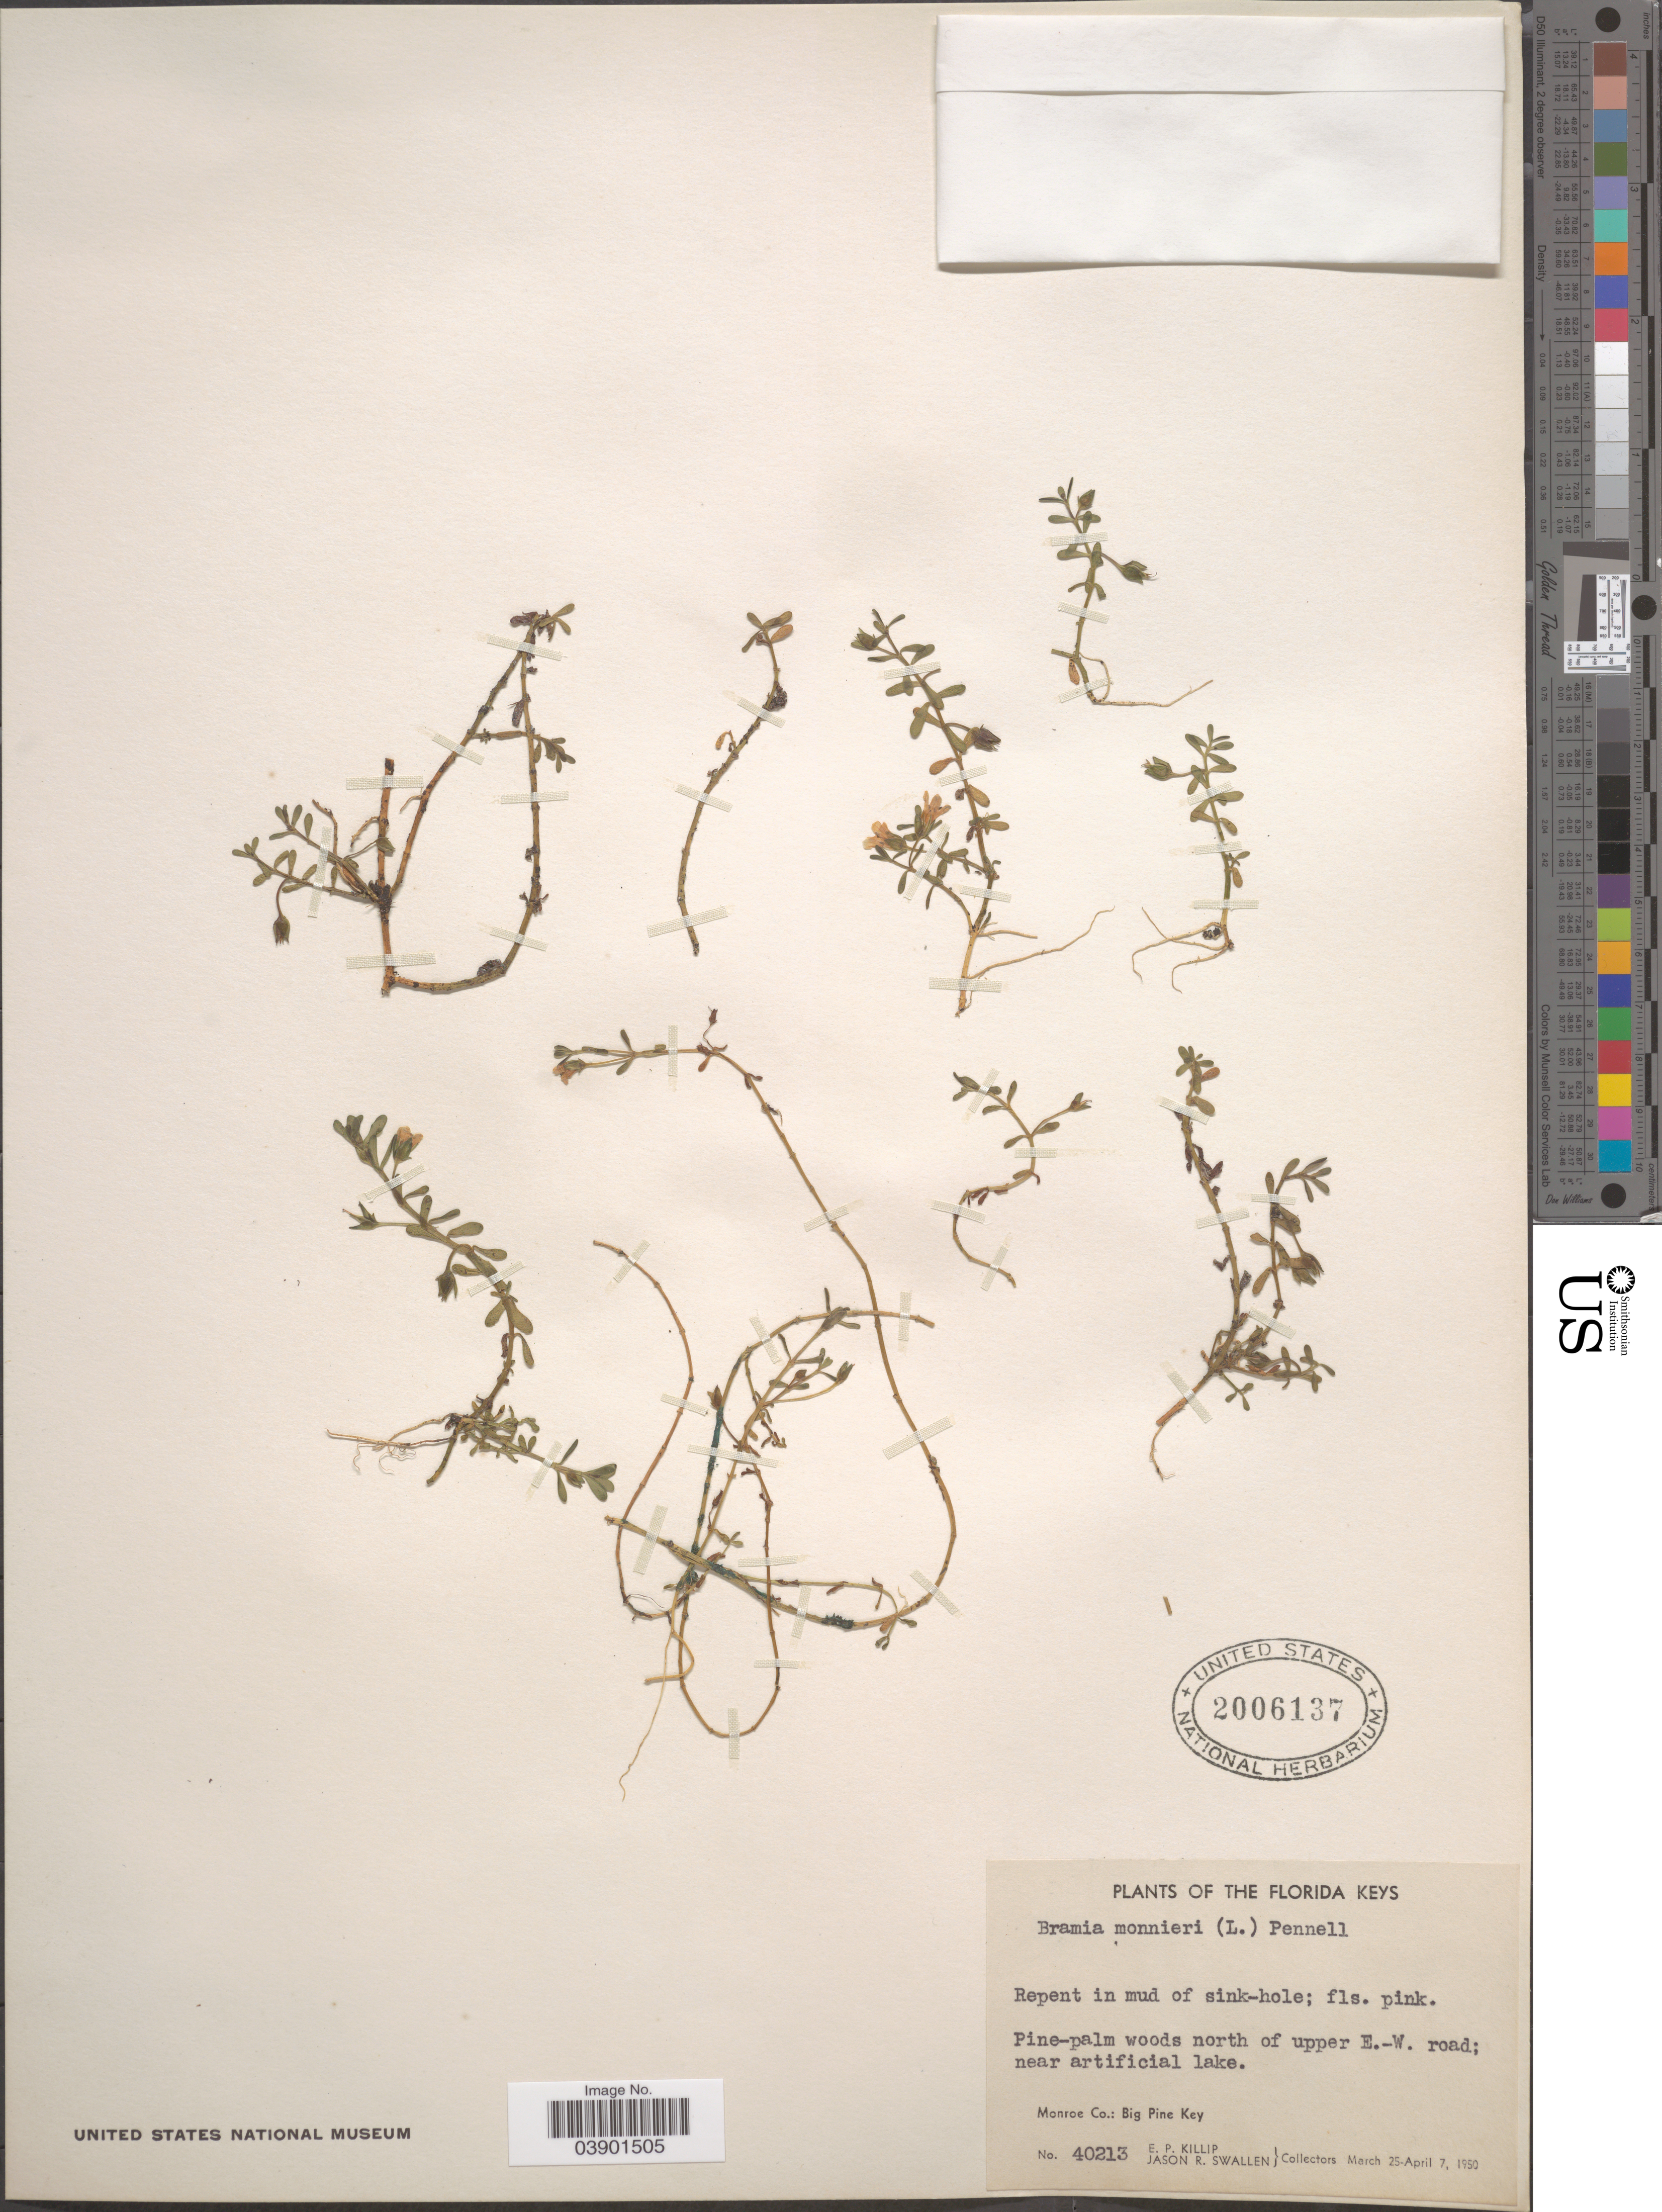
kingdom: Plantae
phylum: Tracheophyta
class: Magnoliopsida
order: Lamiales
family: Plantaginaceae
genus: Bacopa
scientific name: Bacopa monnieri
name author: (L.) Pennell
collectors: E. P. Killip & J. R. Swallen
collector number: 40213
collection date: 1950-03-25/1950-04-07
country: United States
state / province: Florida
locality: The Florida Keys. North of upper E.-W. road; near artificial lake. Monroe Co.: Big Pine Key.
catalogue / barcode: US 2006137